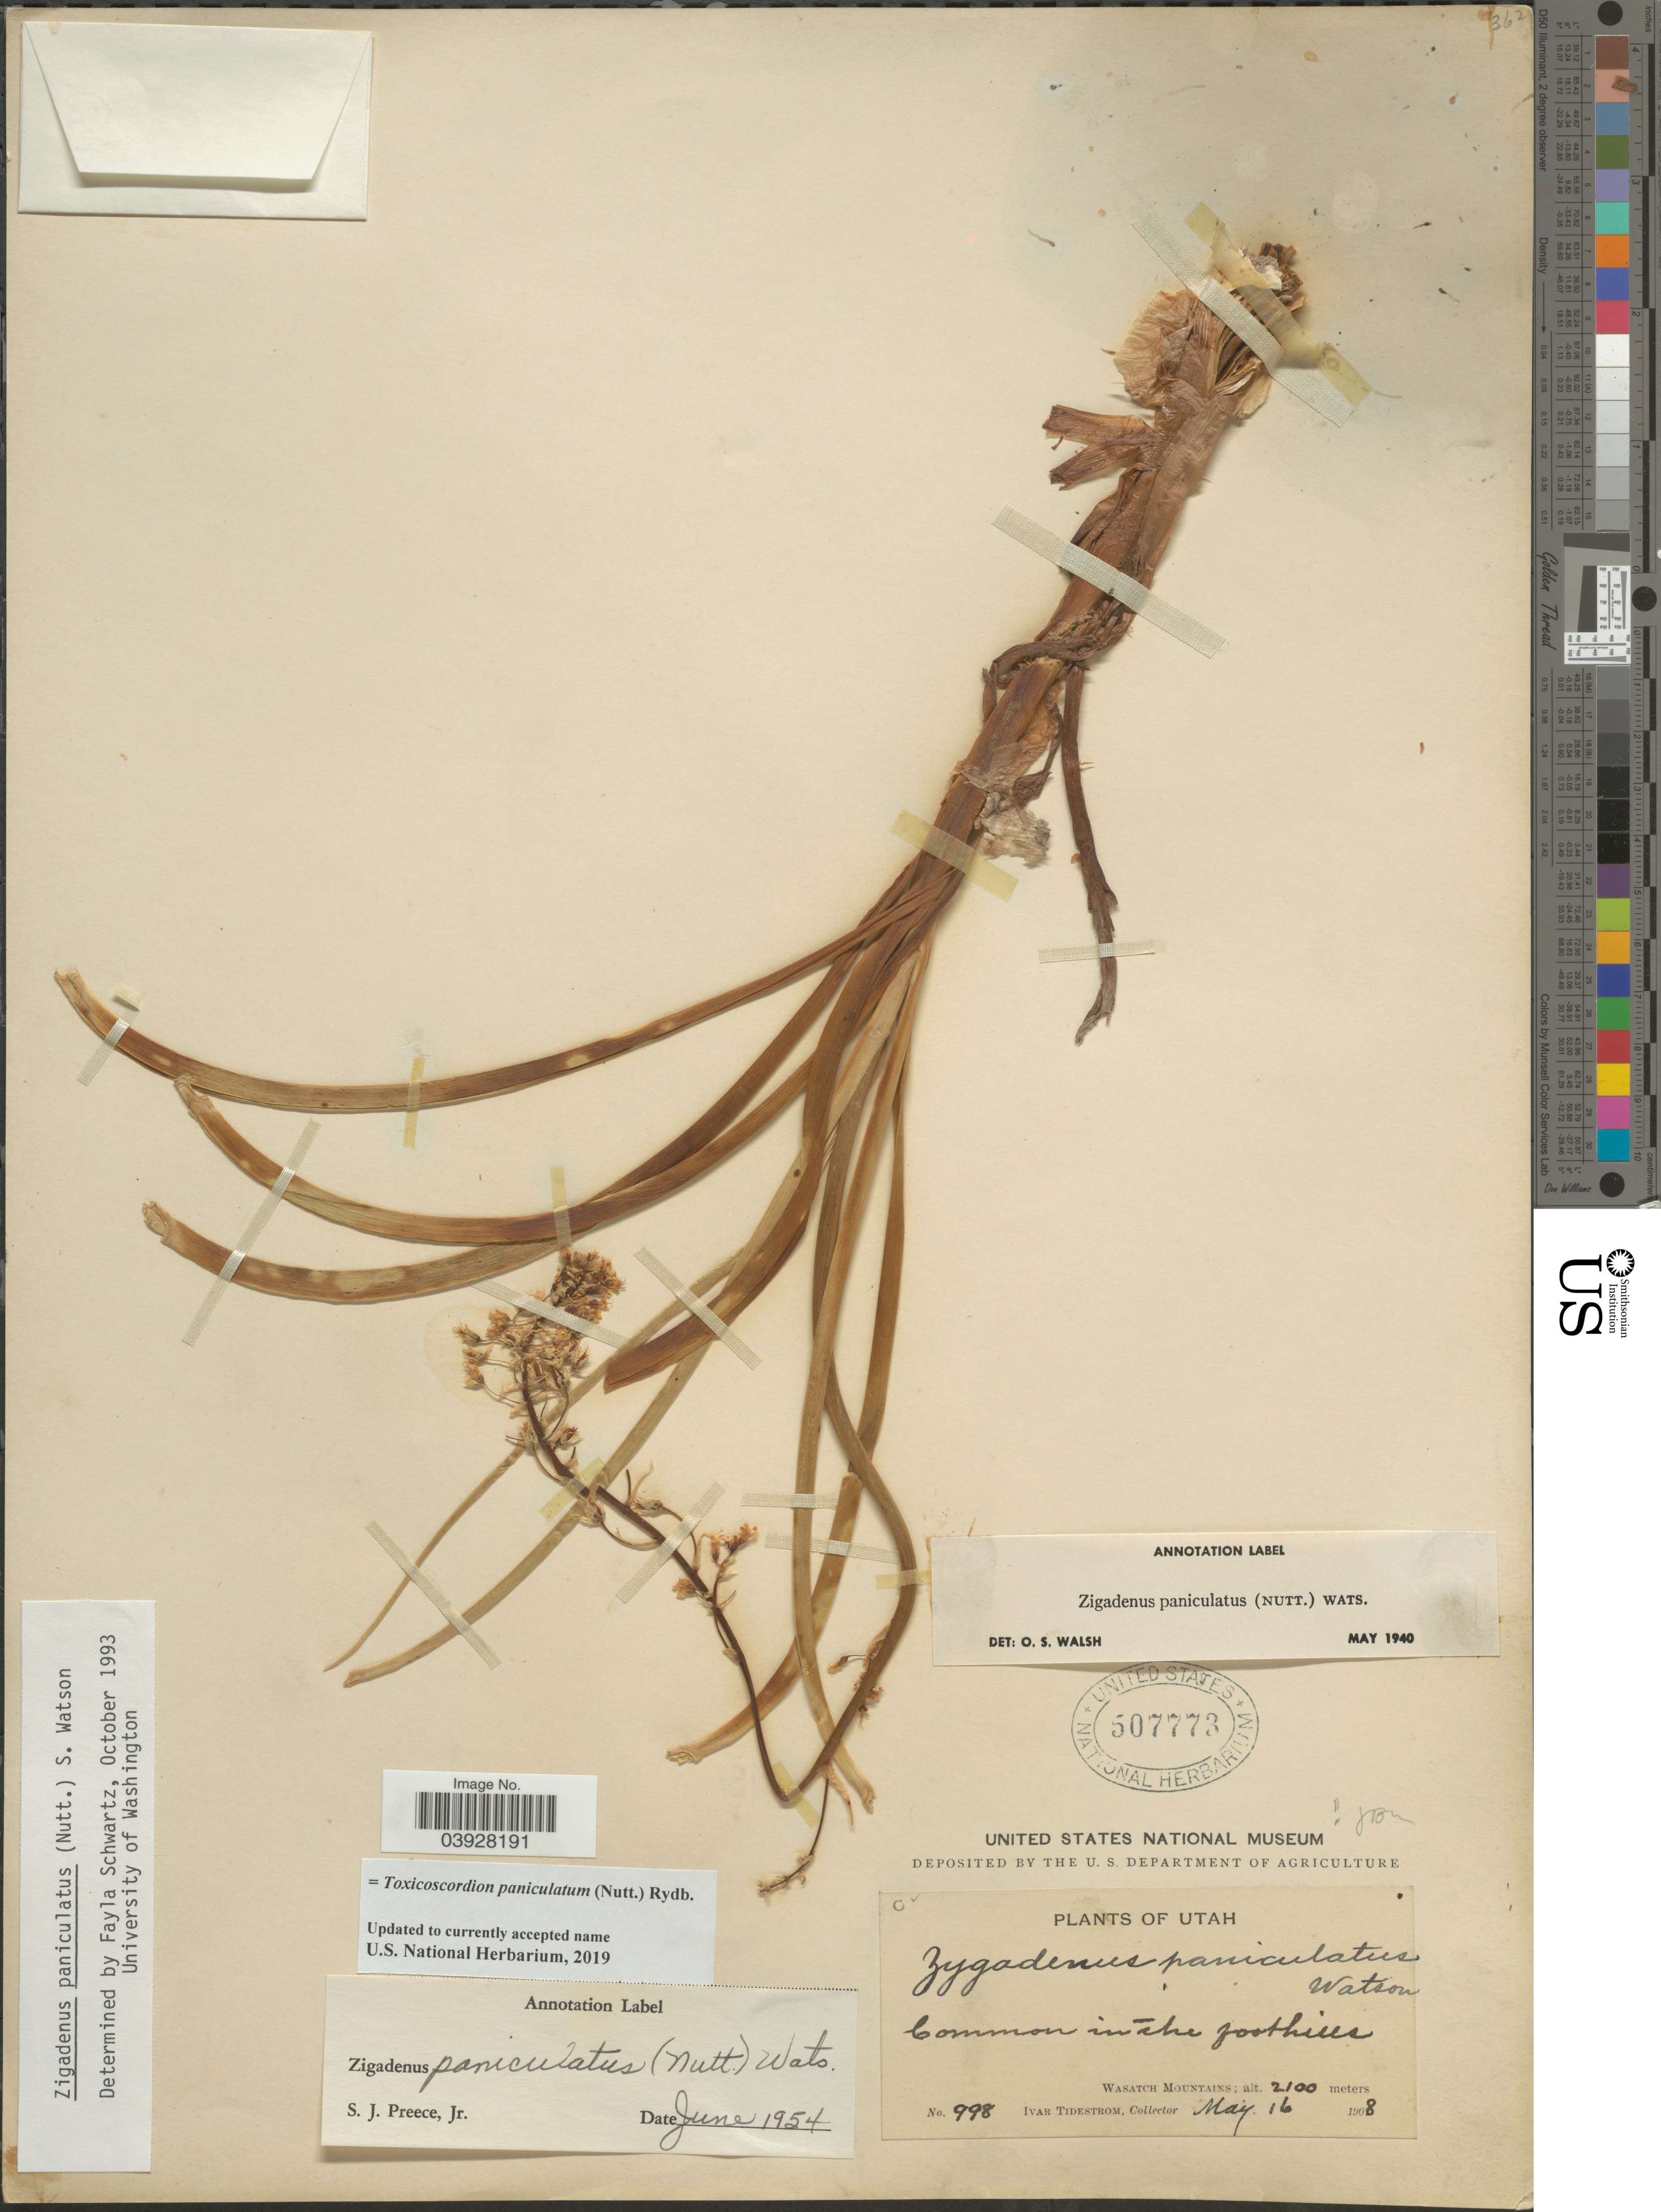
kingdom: Plantae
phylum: Tracheophyta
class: Liliopsida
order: Liliales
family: Melanthiaceae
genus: Toxicoscordion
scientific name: Toxicoscordion paniculatum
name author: (Nutt.) Rydb.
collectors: I. F. Tidestrom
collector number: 998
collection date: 1908-05-16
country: United States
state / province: Utah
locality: In the foothills. Wasatch Mountains.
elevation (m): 2100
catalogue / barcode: US 507773